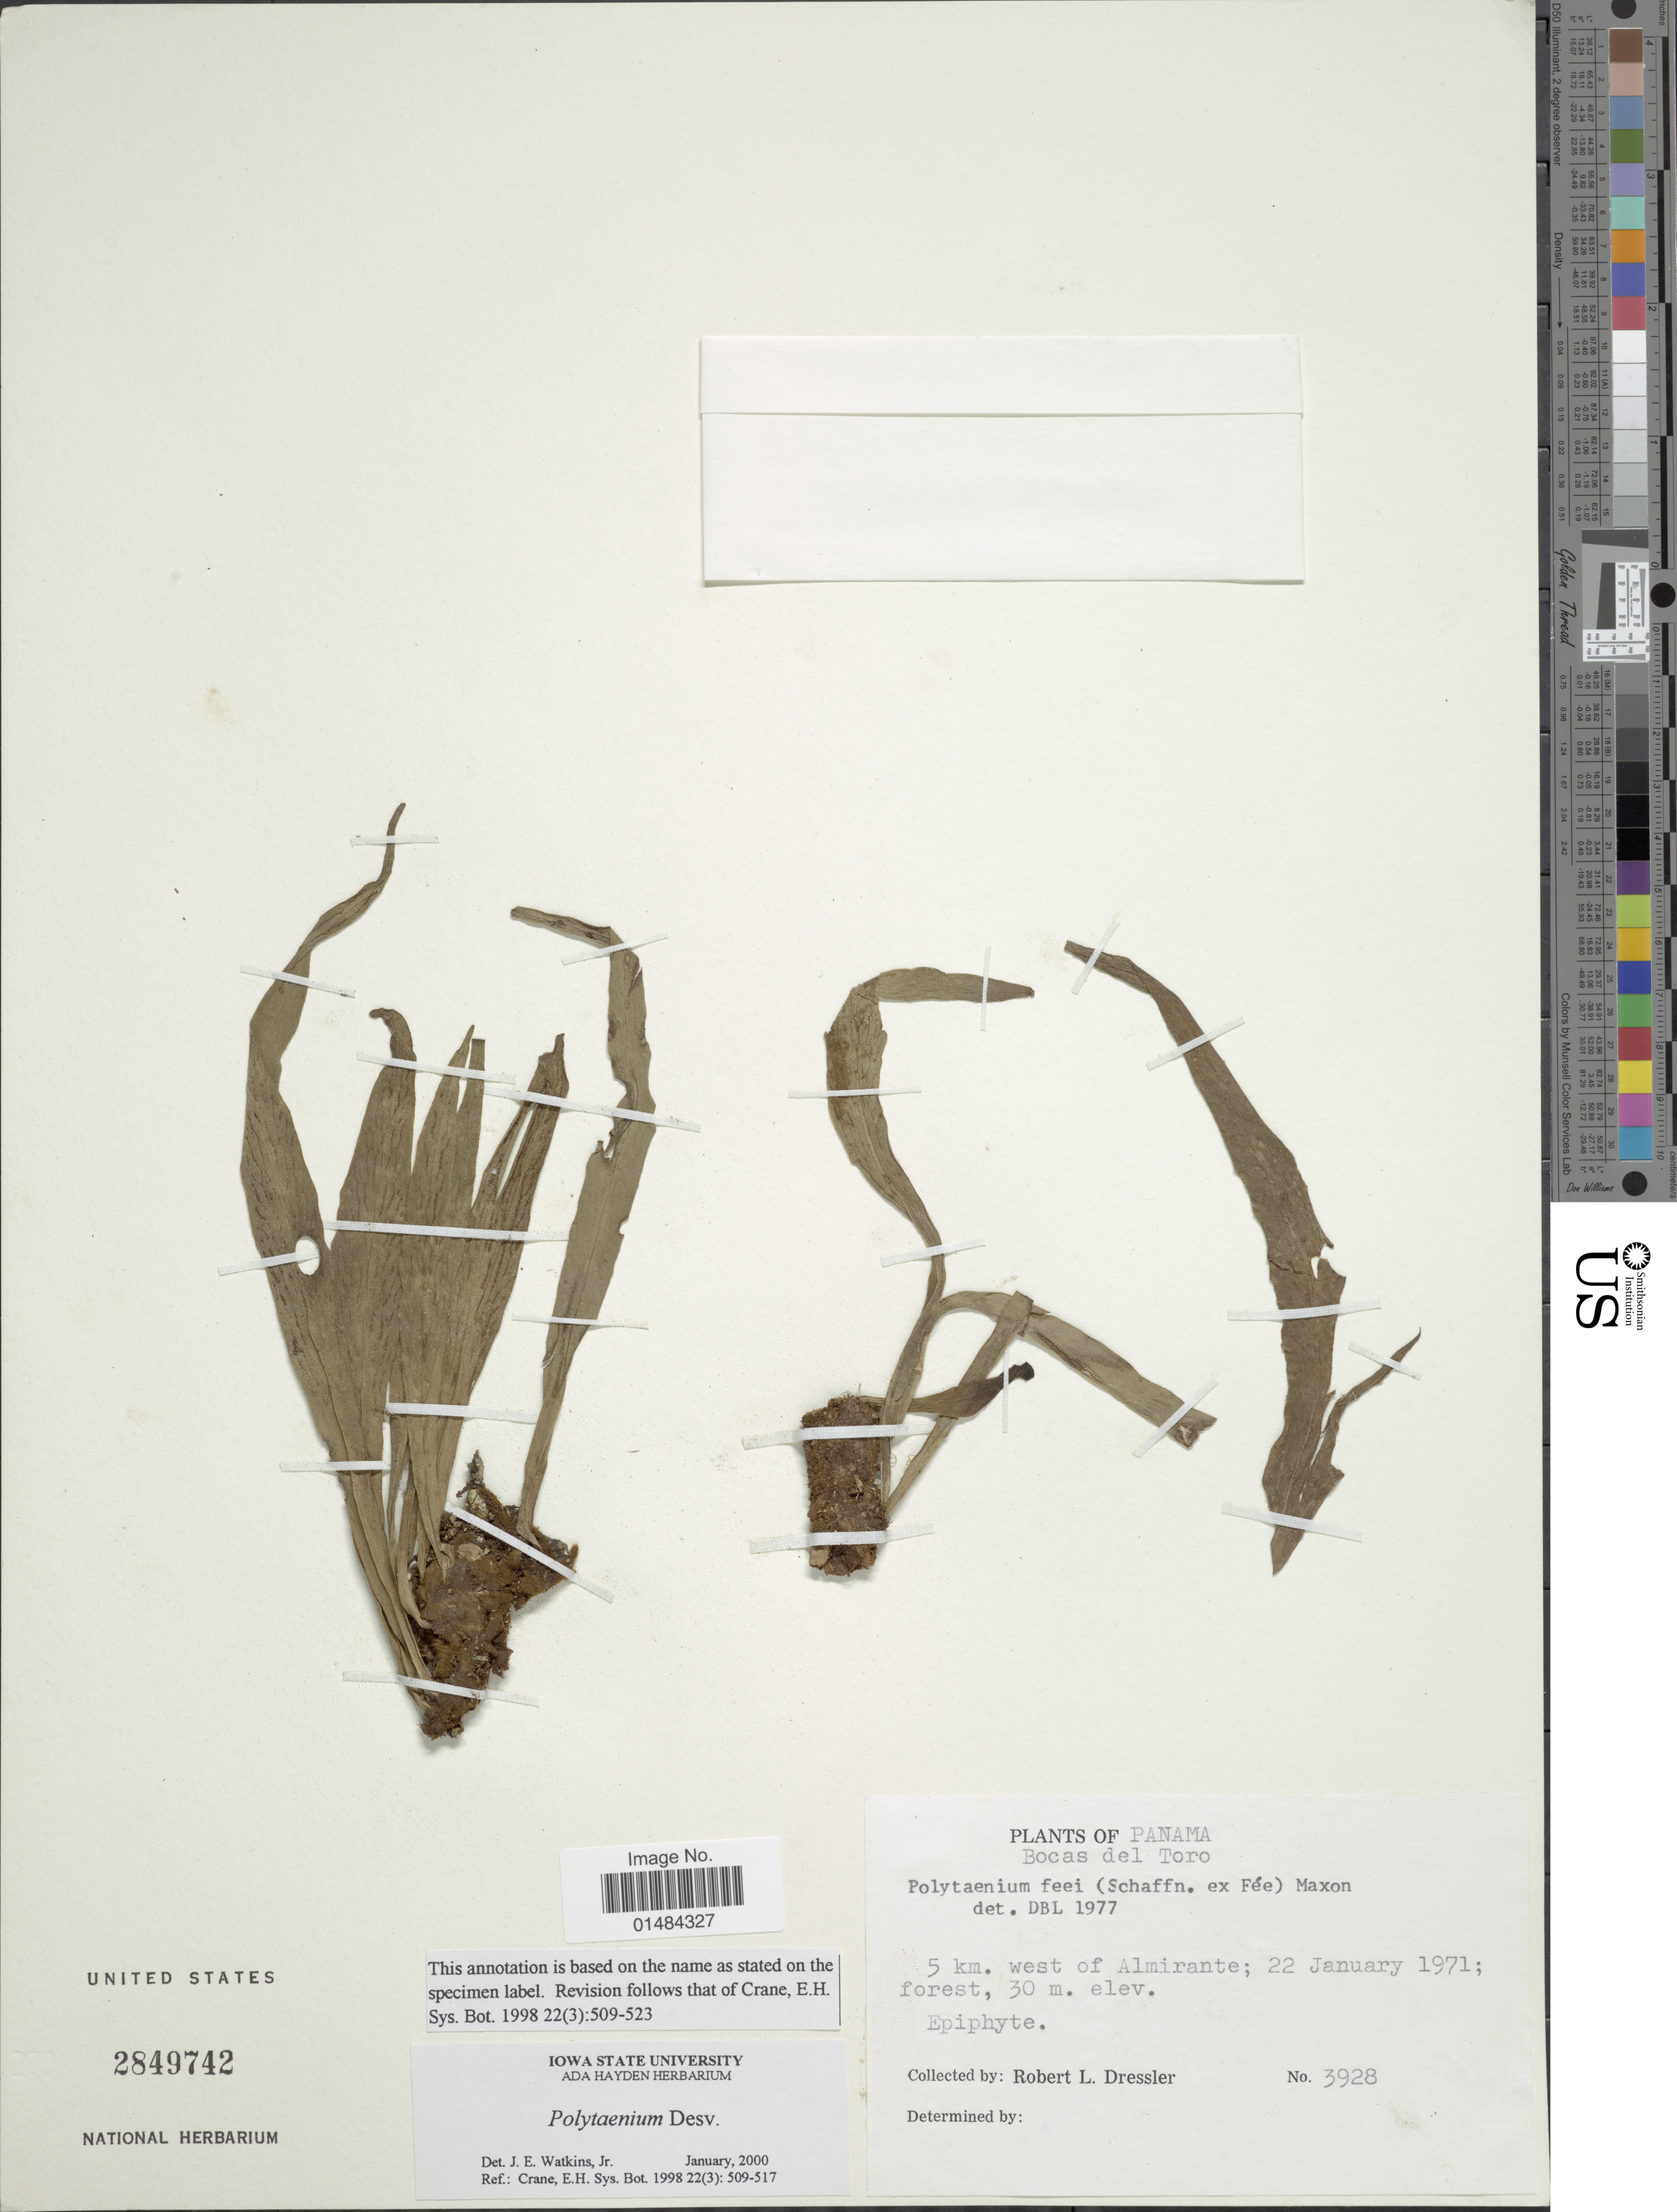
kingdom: Plantae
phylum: Tracheophyta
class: Polypodiopsida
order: Polypodiales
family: Pteridaceae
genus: Polytaenium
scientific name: Polytaenium lanceolatum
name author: (L.) Desv.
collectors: R. Dressler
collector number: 3928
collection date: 1971-01-22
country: Panama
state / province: Bocas del Toro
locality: Panama, 5 km. west of Almirante.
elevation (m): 30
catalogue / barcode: US 2849742